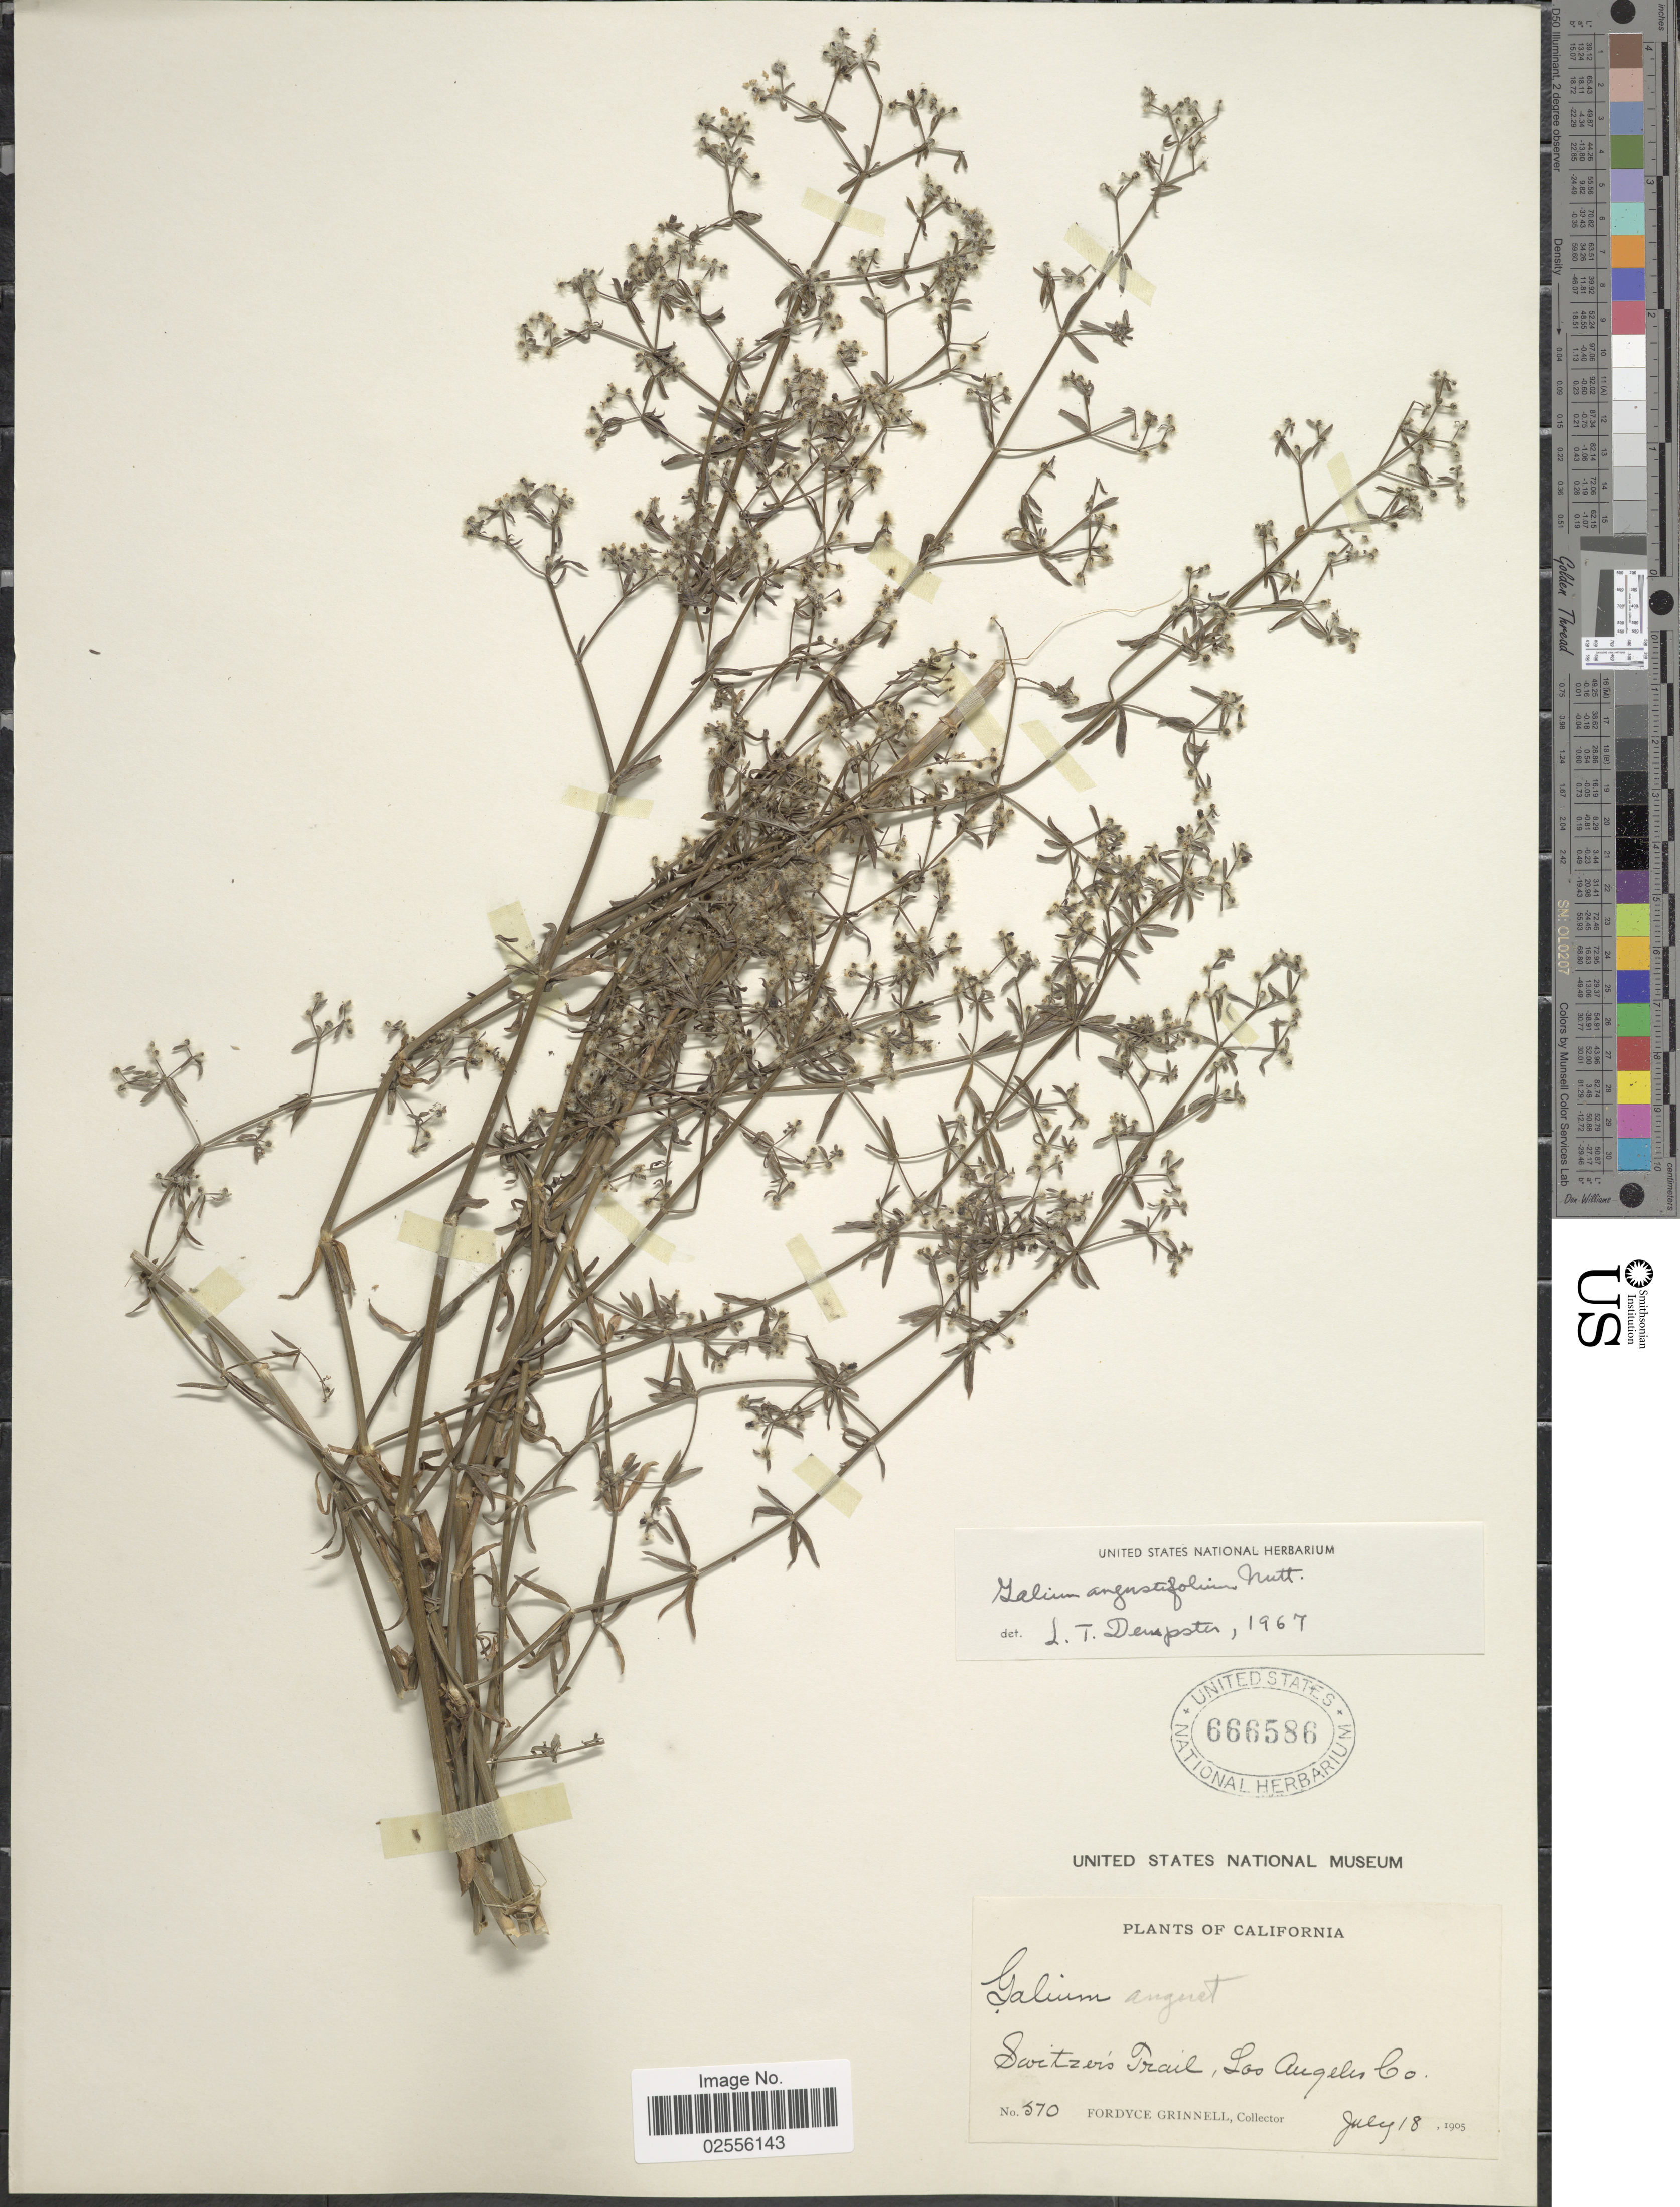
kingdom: Plantae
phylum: Tracheophyta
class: Magnoliopsida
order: Gentianales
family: Rubiaceae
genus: Galium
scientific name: Galium angustifolium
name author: Nutt.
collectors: F. Grinnell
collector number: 570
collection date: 1905-07-18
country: United States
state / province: California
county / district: Los Angeles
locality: Switzer's Trail, Los Angeles Co.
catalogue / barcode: US 666586